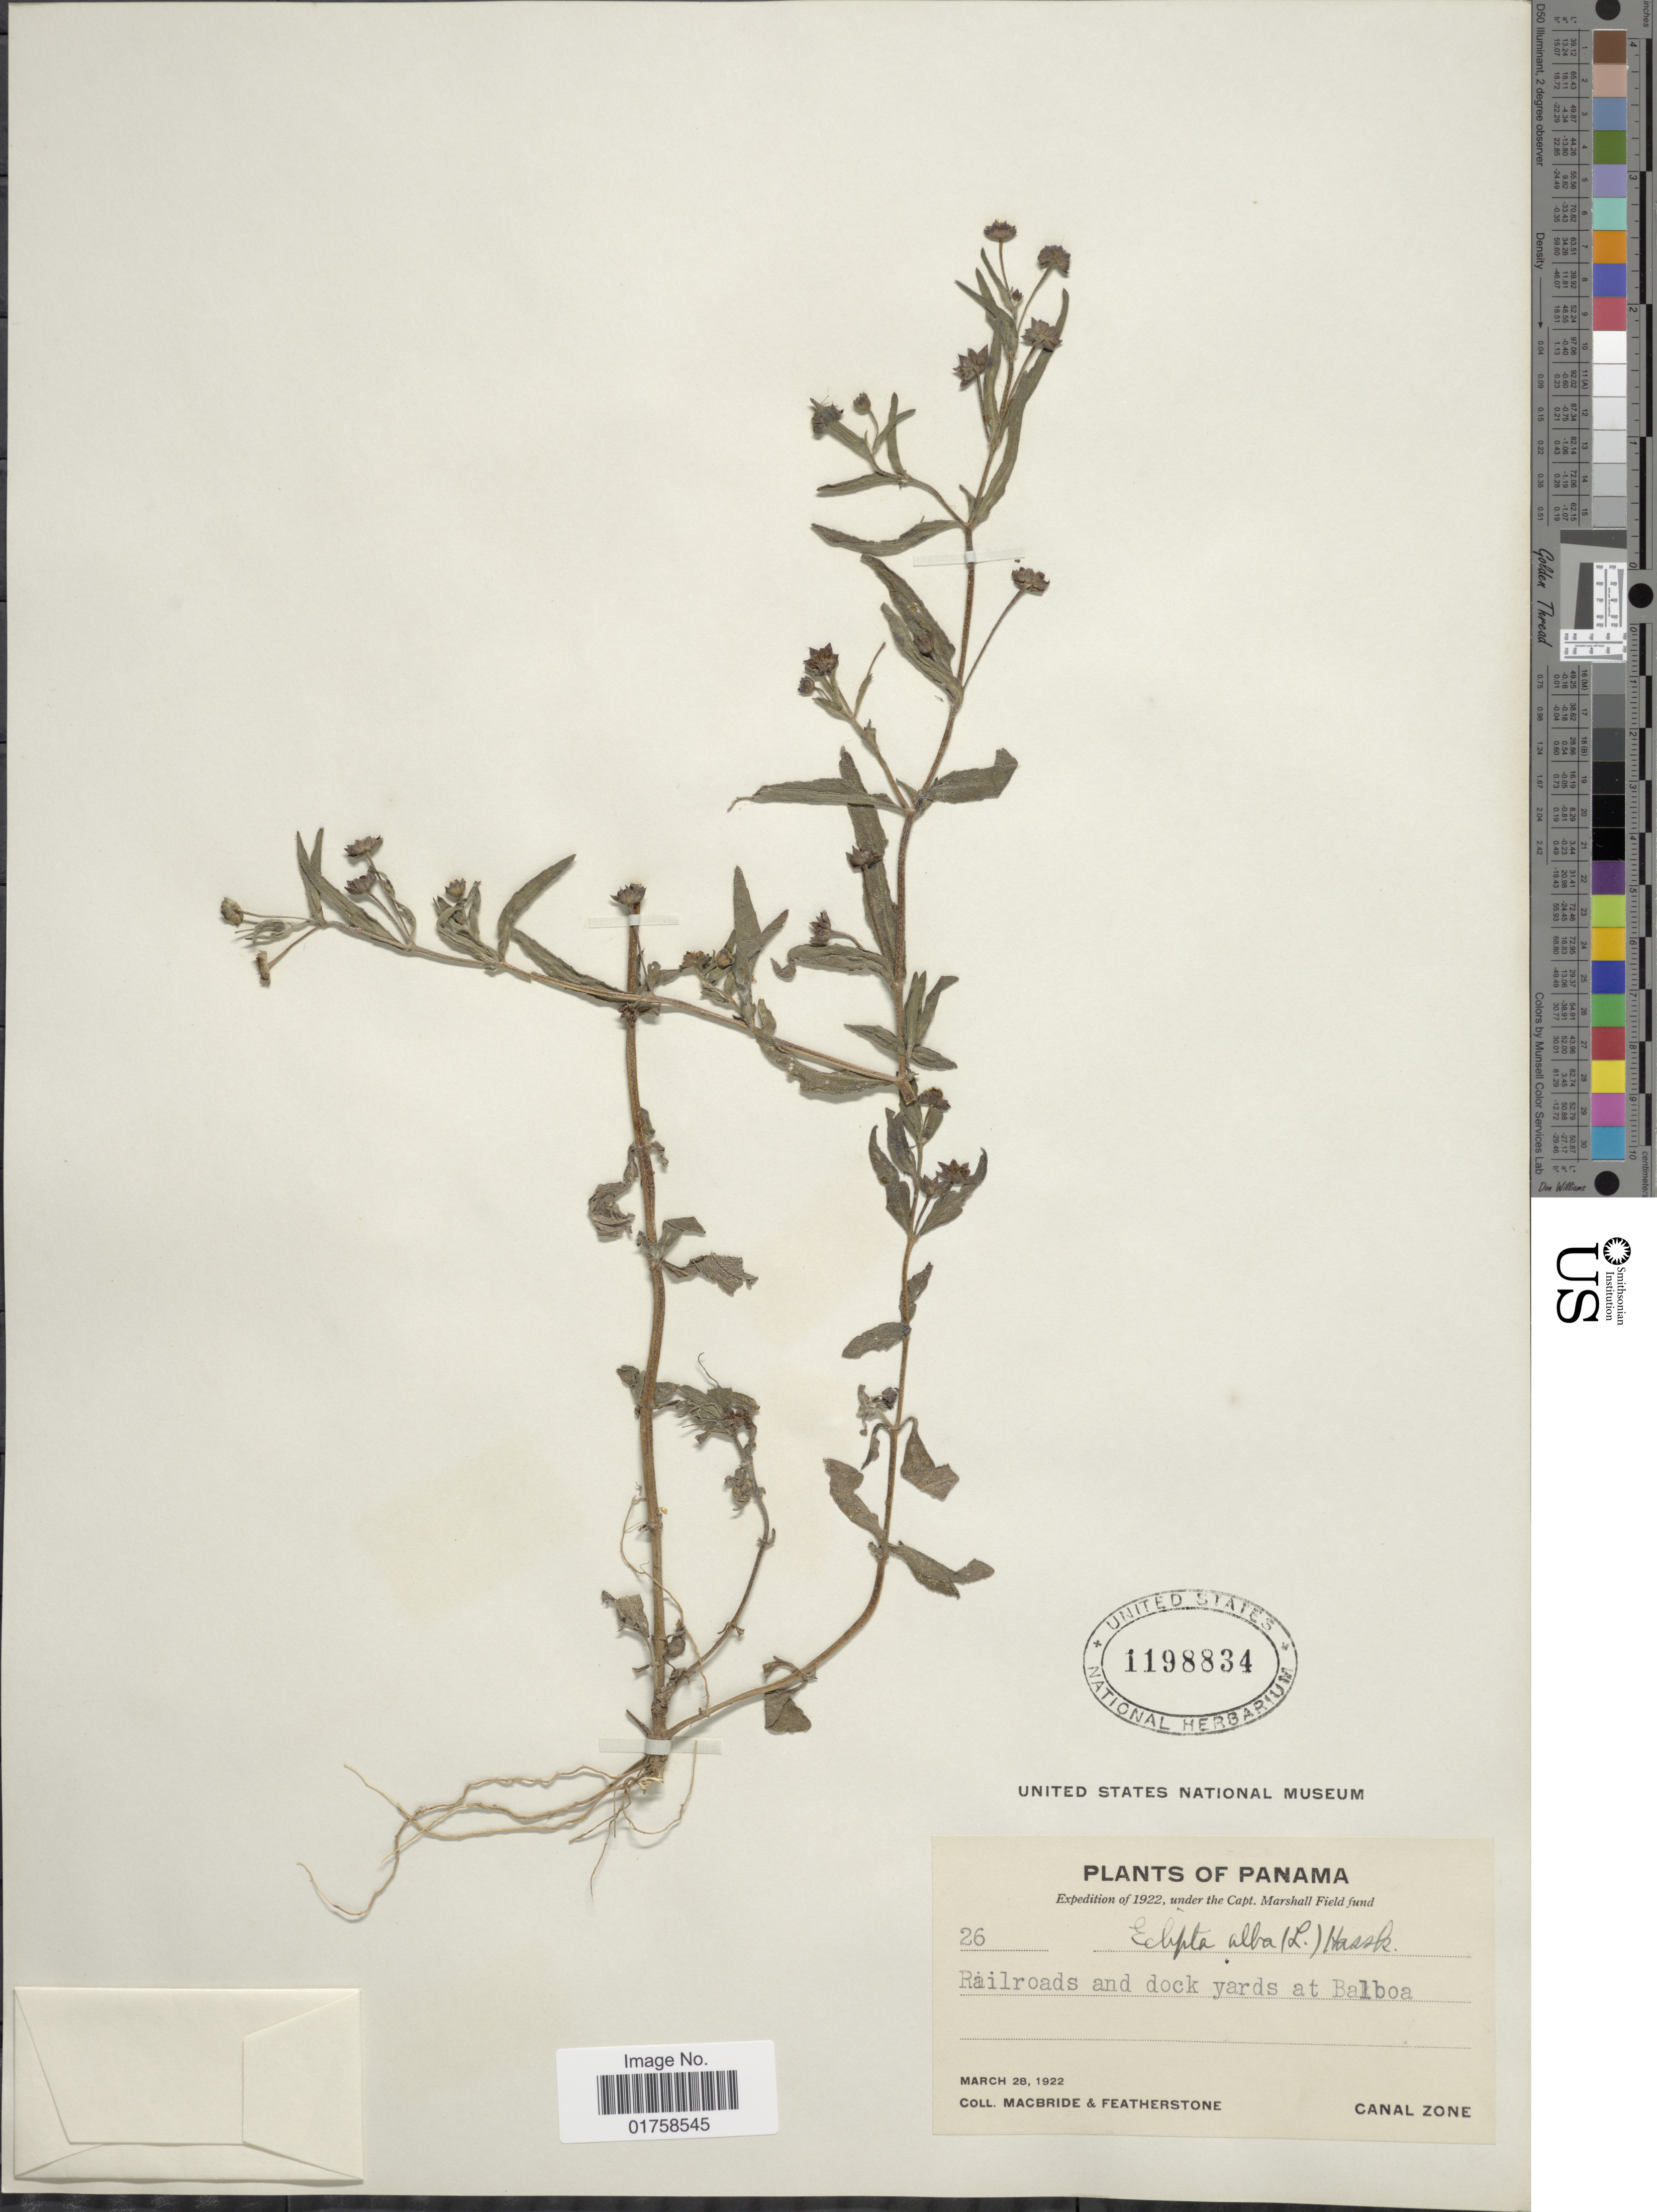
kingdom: Plantae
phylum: Tracheophyta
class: Magnoliopsida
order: Asterales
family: Asteraceae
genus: Eclipta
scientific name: Eclipta alba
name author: (L.) Hassk.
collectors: Macbride, -- & -. Featherstone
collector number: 26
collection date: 1922-03-28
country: Panama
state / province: Colón / Panamá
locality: Panama. Canal ZOne. Railroad and dock yards at Balboa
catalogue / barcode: US 1198834